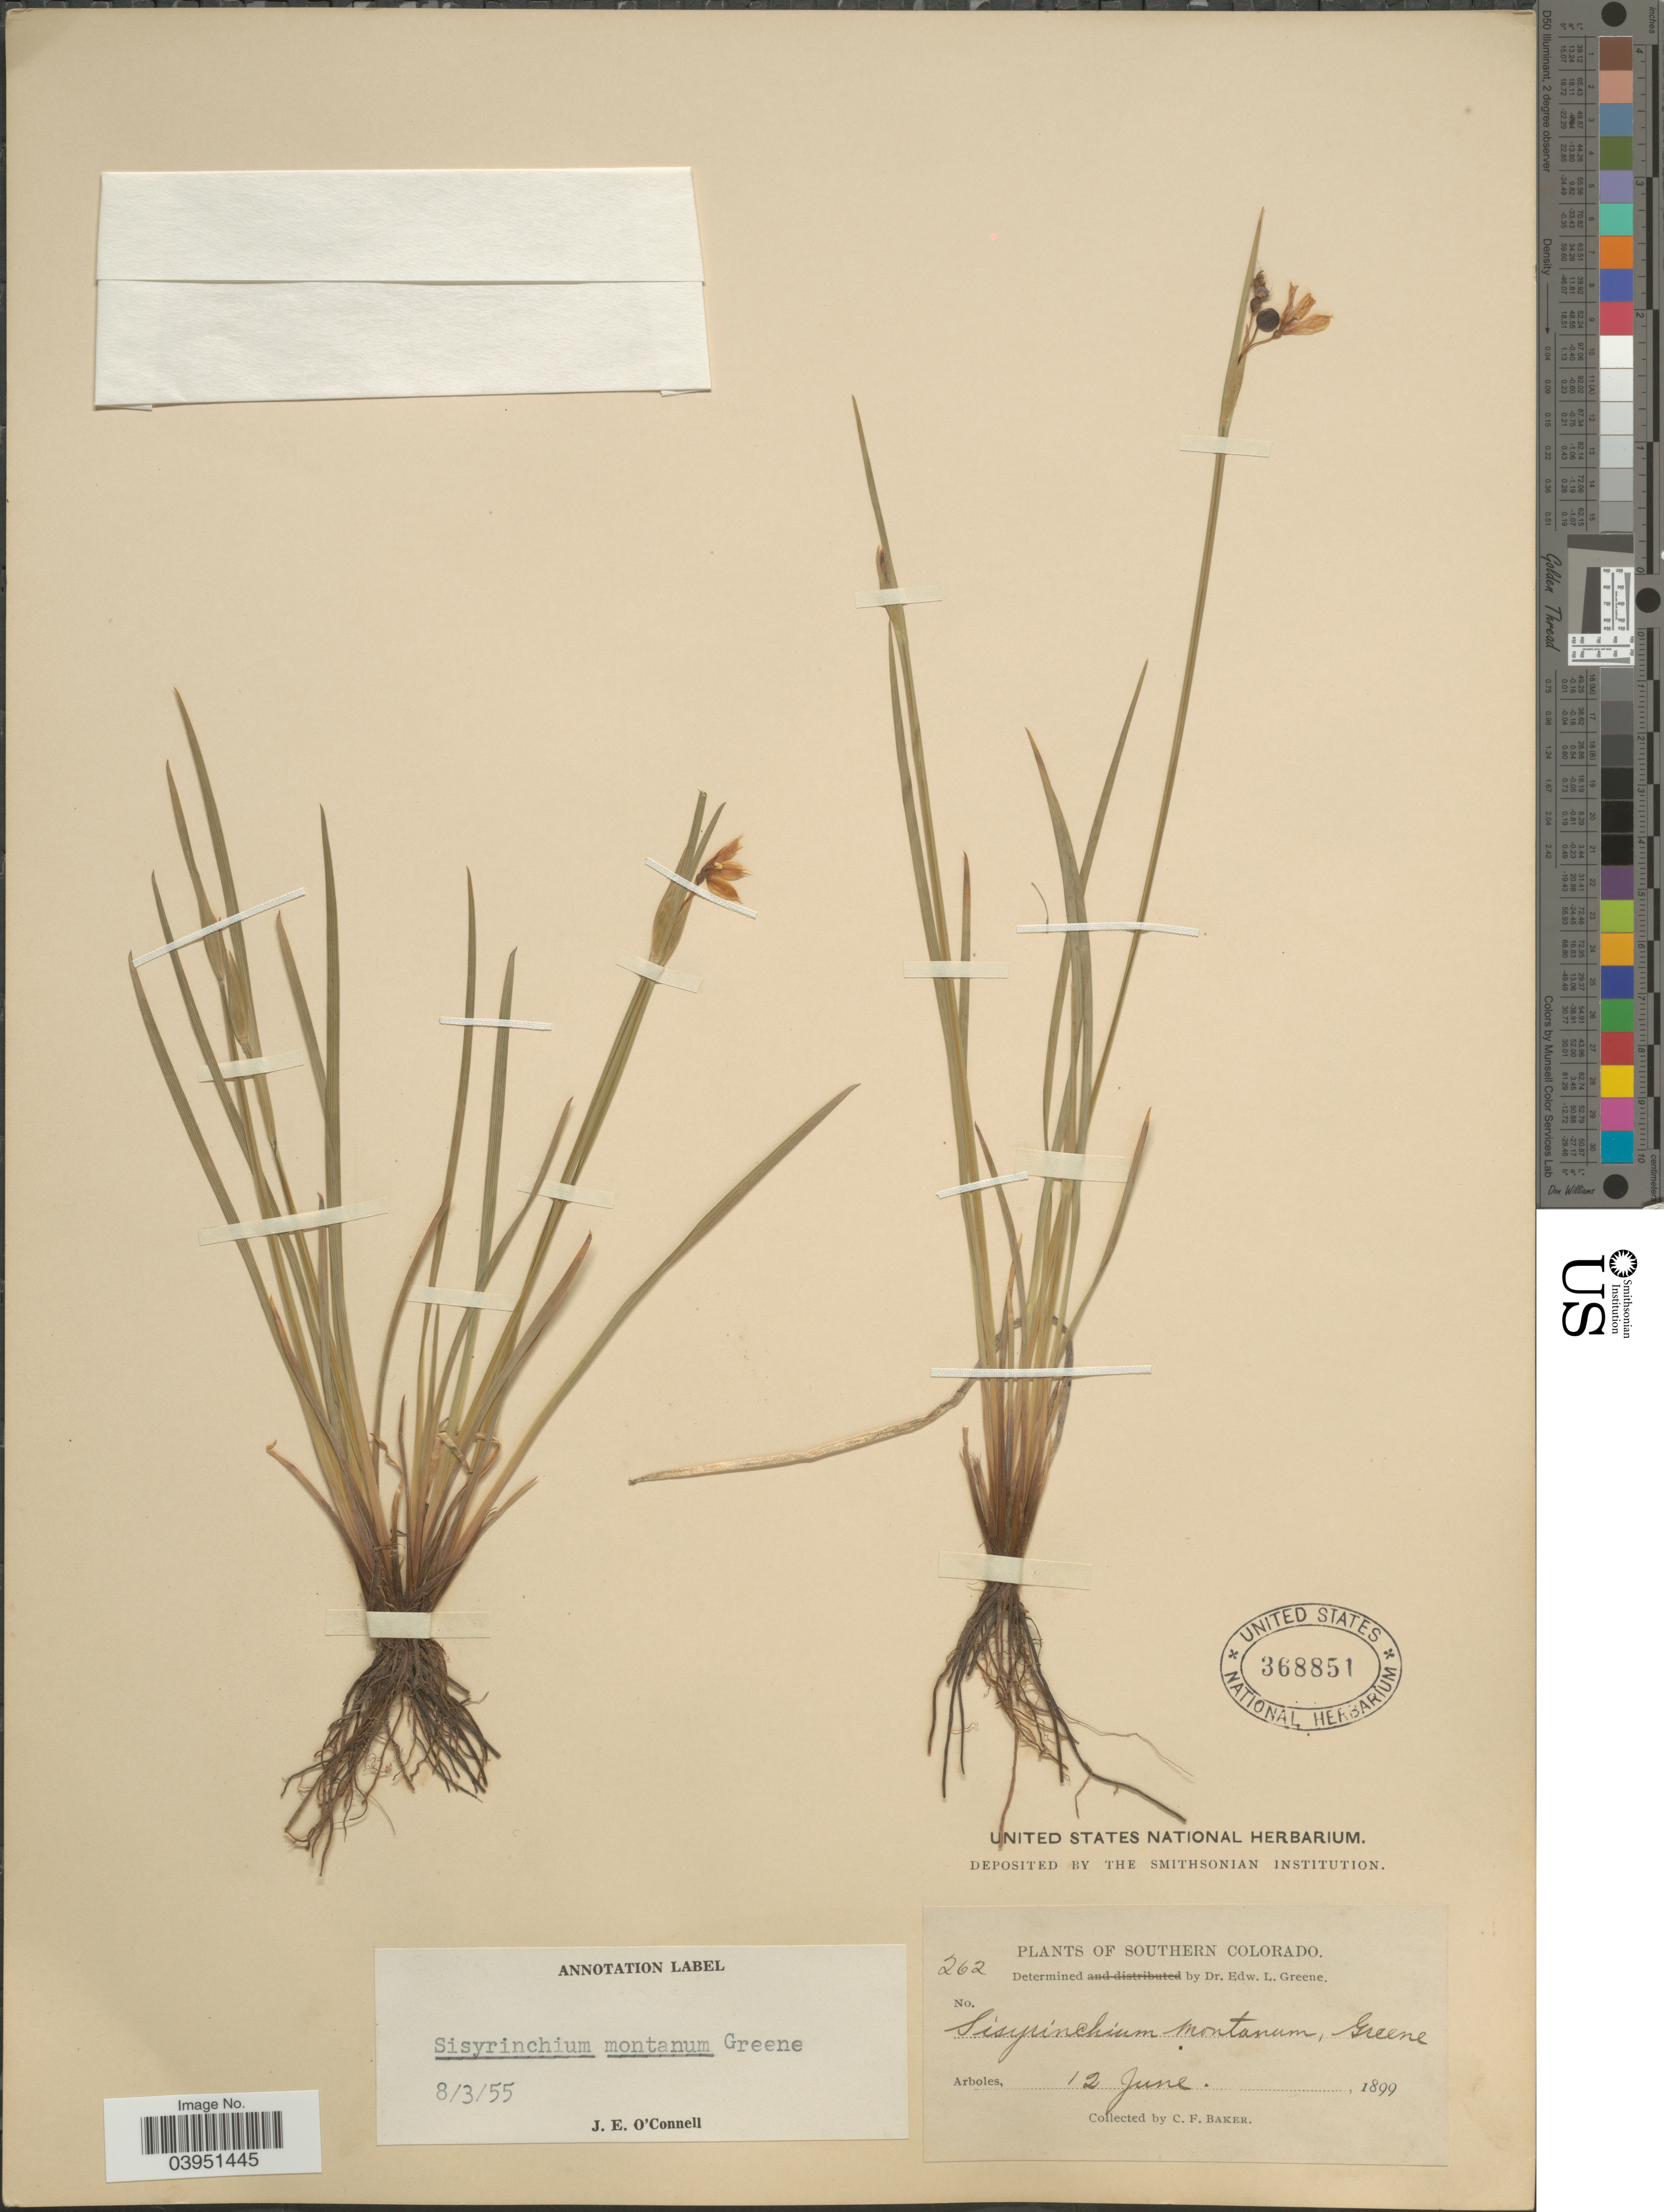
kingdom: Plantae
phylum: Tracheophyta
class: Liliopsida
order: Asparagales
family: Iridaceae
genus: Sisyrinchium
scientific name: Sisyrinchium montanum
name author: Greene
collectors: C. F. Baker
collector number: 262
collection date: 1899-06-12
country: United States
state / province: Colorado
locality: Southern Colorado. Arboles.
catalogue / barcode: US 368851